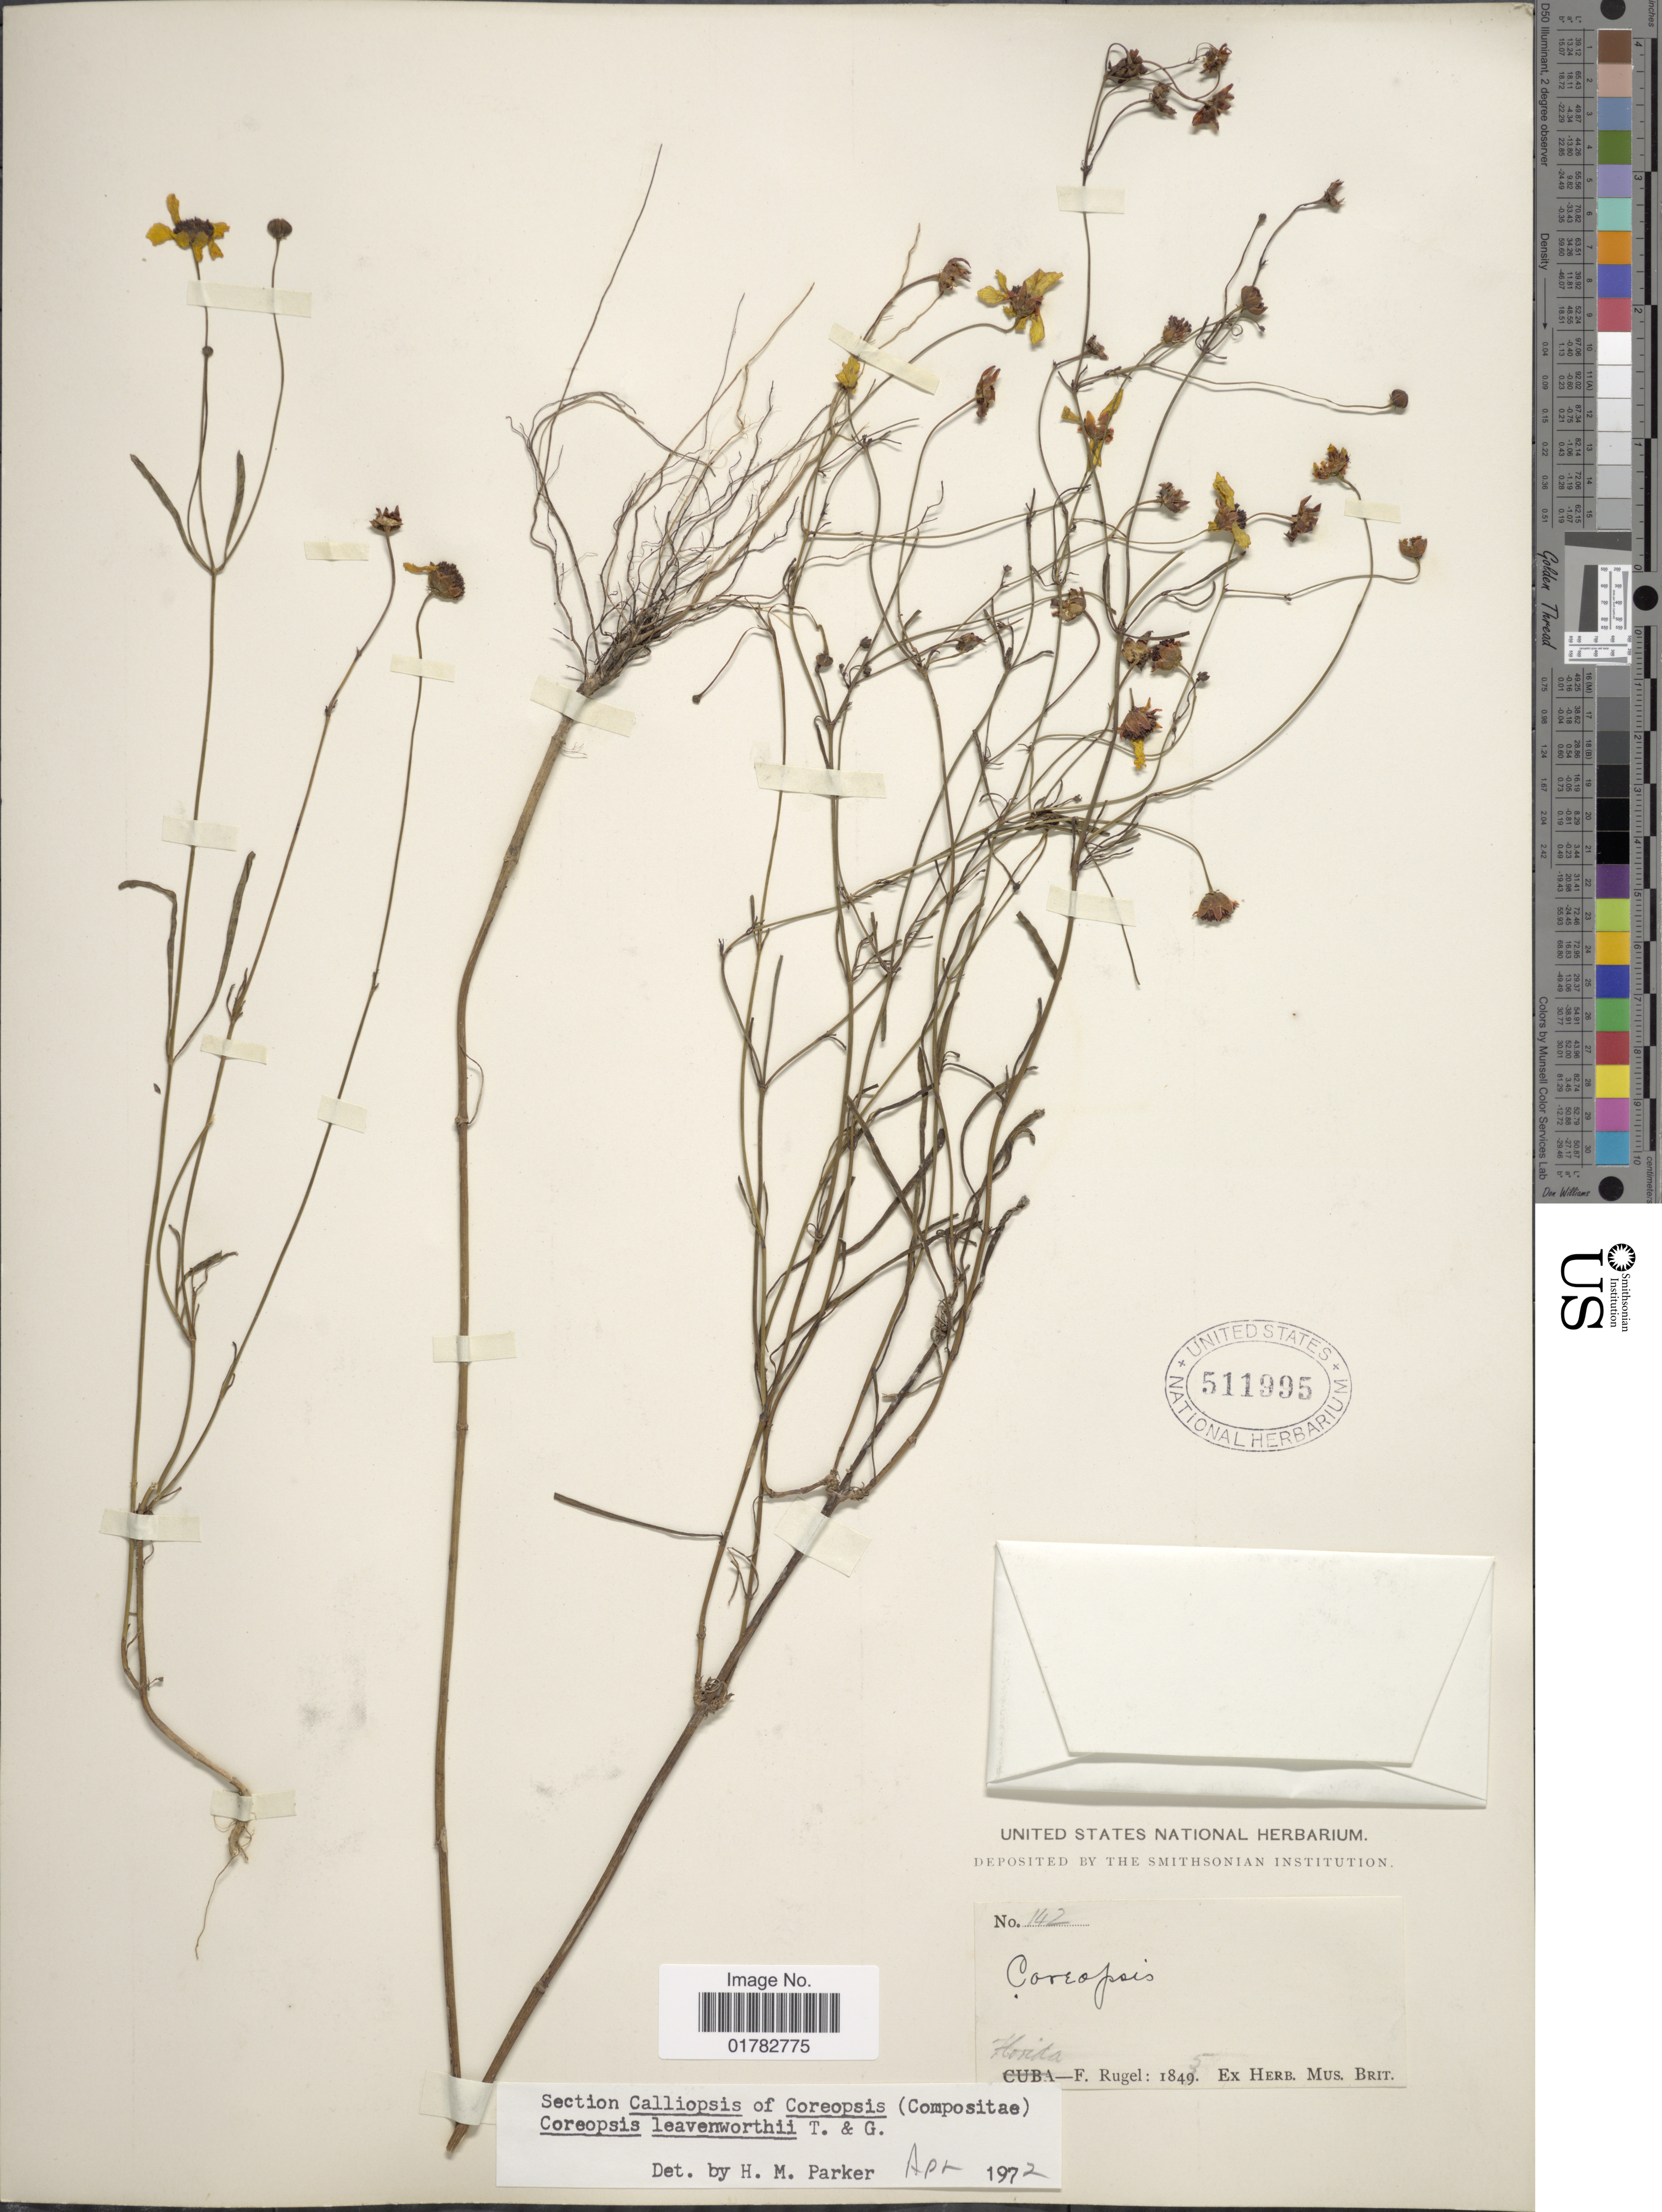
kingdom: Plantae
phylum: Tracheophyta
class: Magnoliopsida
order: Asterales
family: Asteraceae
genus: Coreopsis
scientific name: Coreopsis leavenworthii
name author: Torr. & A. Gray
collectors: F. Rugel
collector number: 142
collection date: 1845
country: United States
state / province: Florida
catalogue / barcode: US 511995